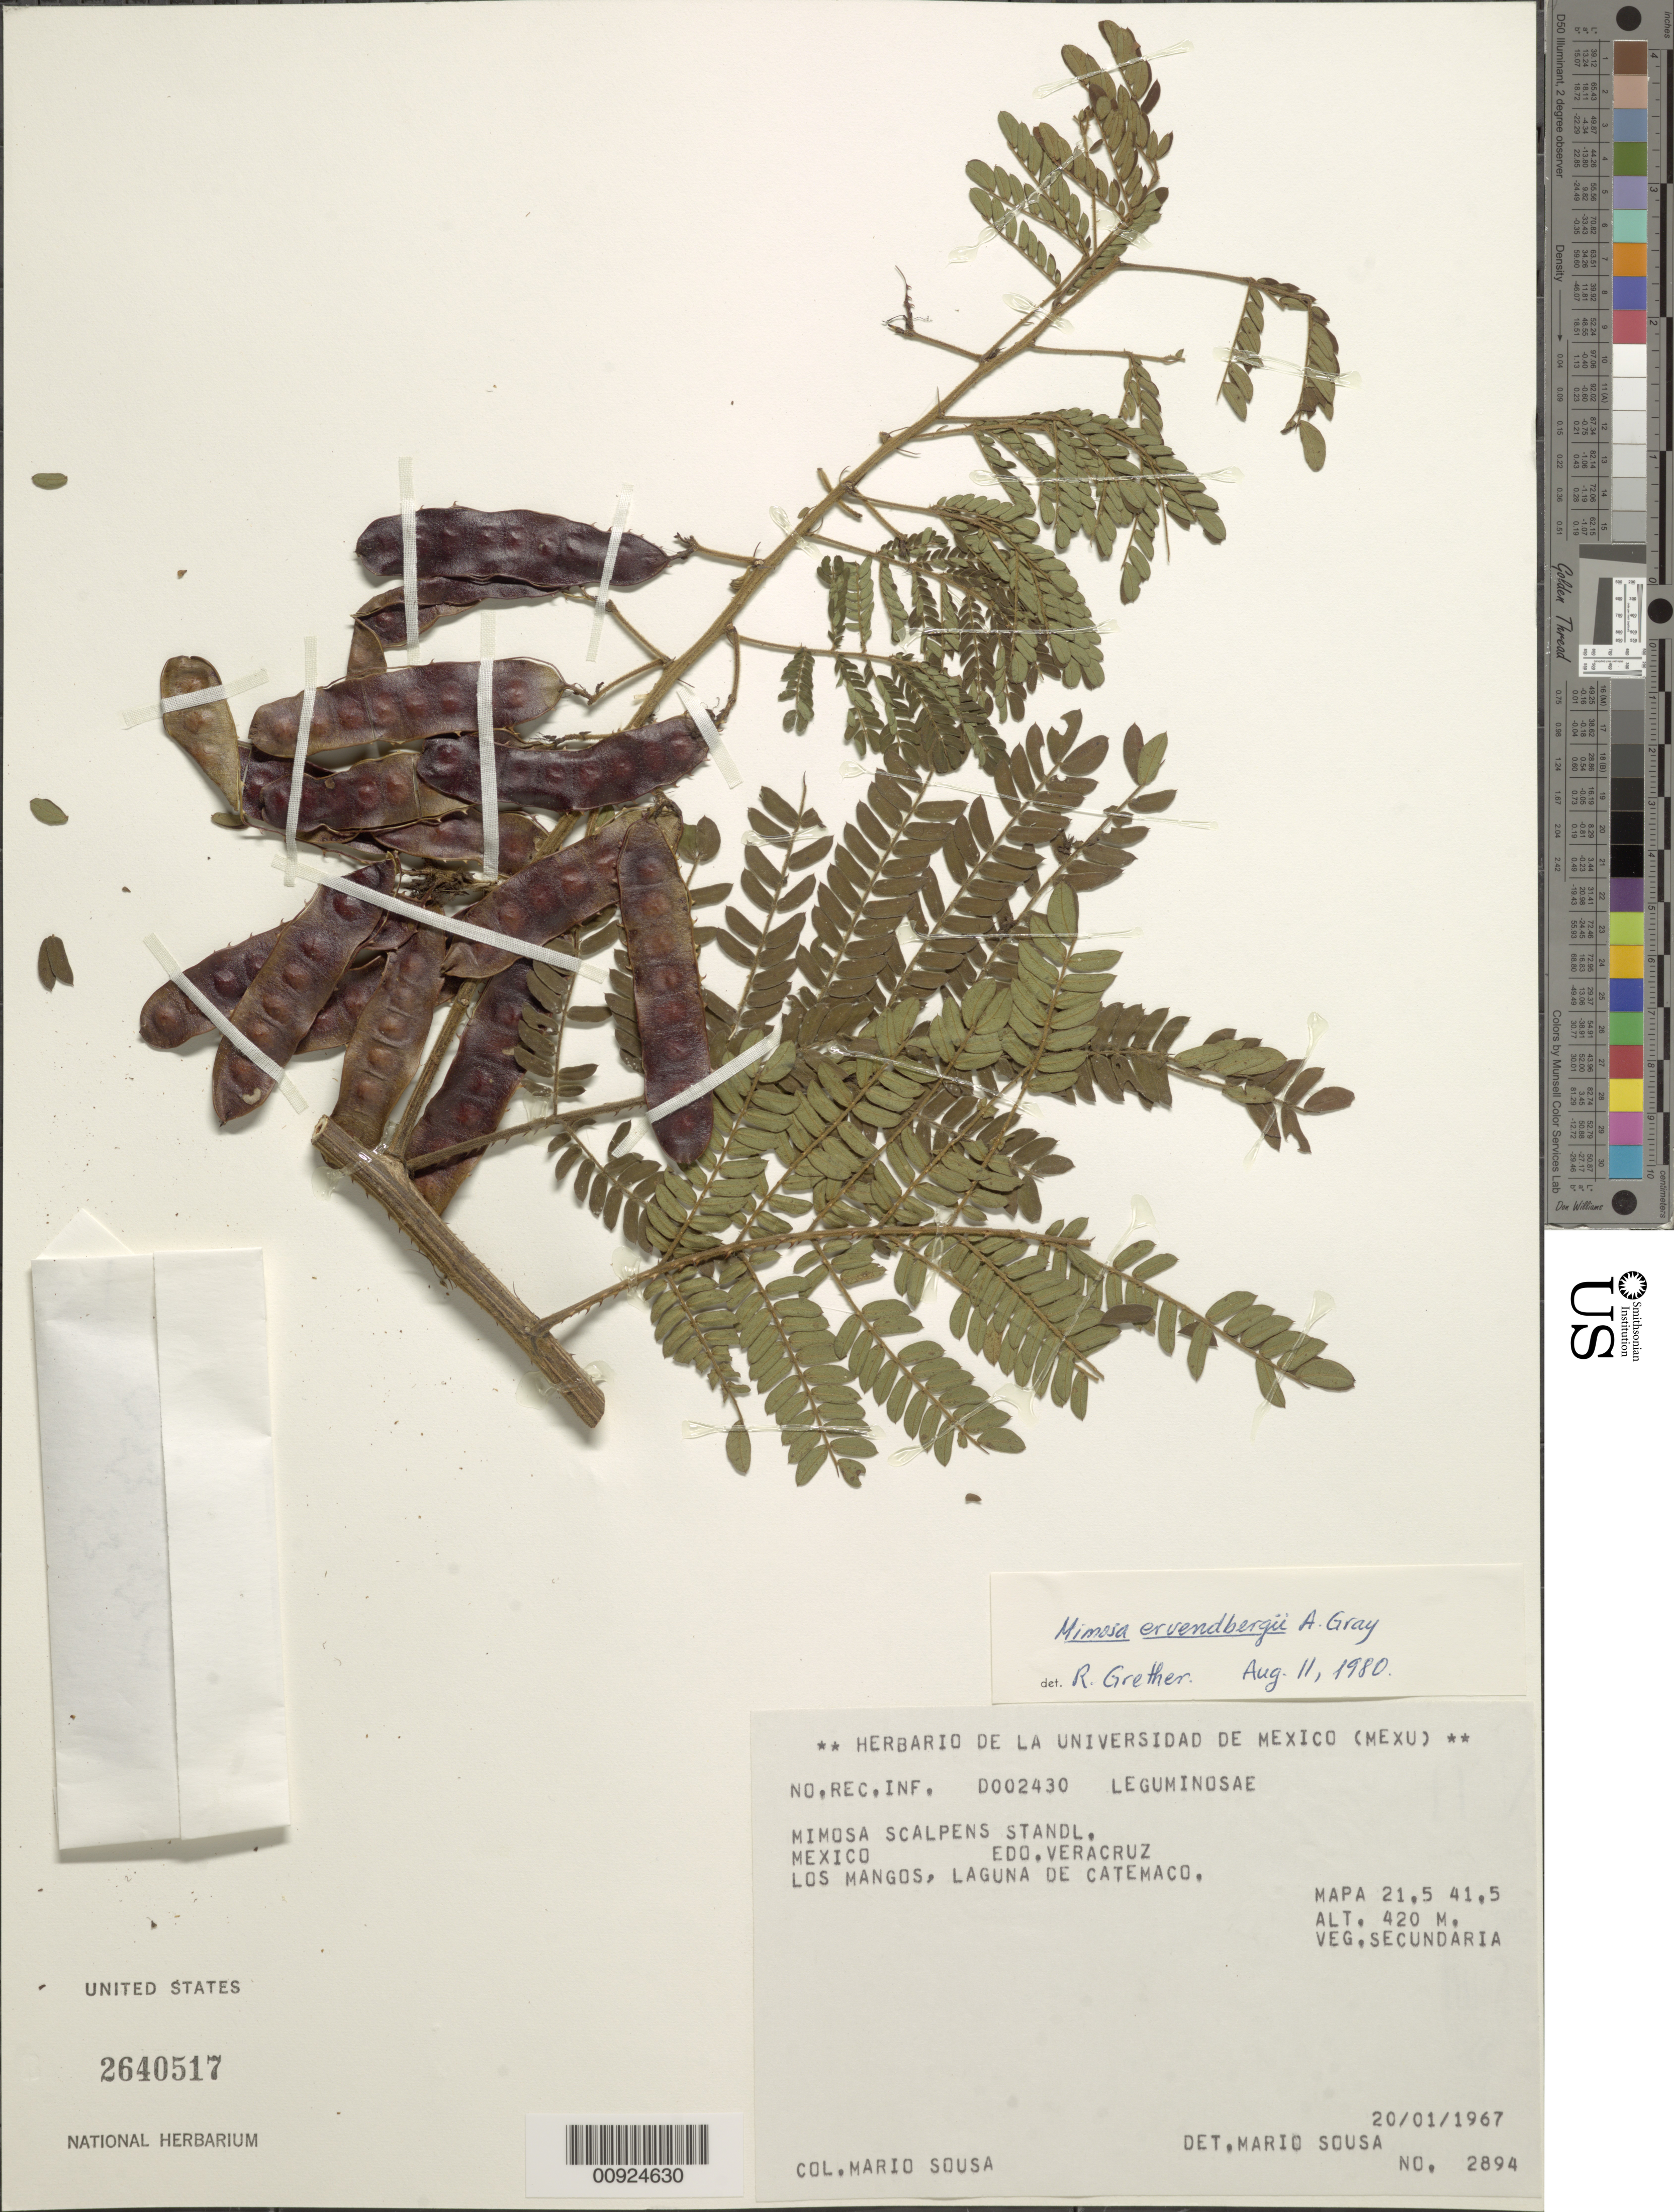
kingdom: Plantae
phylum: Tracheophyta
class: Magnoliopsida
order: Fabales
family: Fabaceae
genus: Mimosa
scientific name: Mimosa ervendbergii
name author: A. Gray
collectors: M. Sousa S.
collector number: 2894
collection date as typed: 20 Jan 1967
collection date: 1967-01-20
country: Mexico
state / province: Veracruz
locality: Edo. Veracruz: Los Mangos, Laguna de Catemaco. Mapa 21.5 41.5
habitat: Veg. Secundaria.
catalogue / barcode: US 2640517